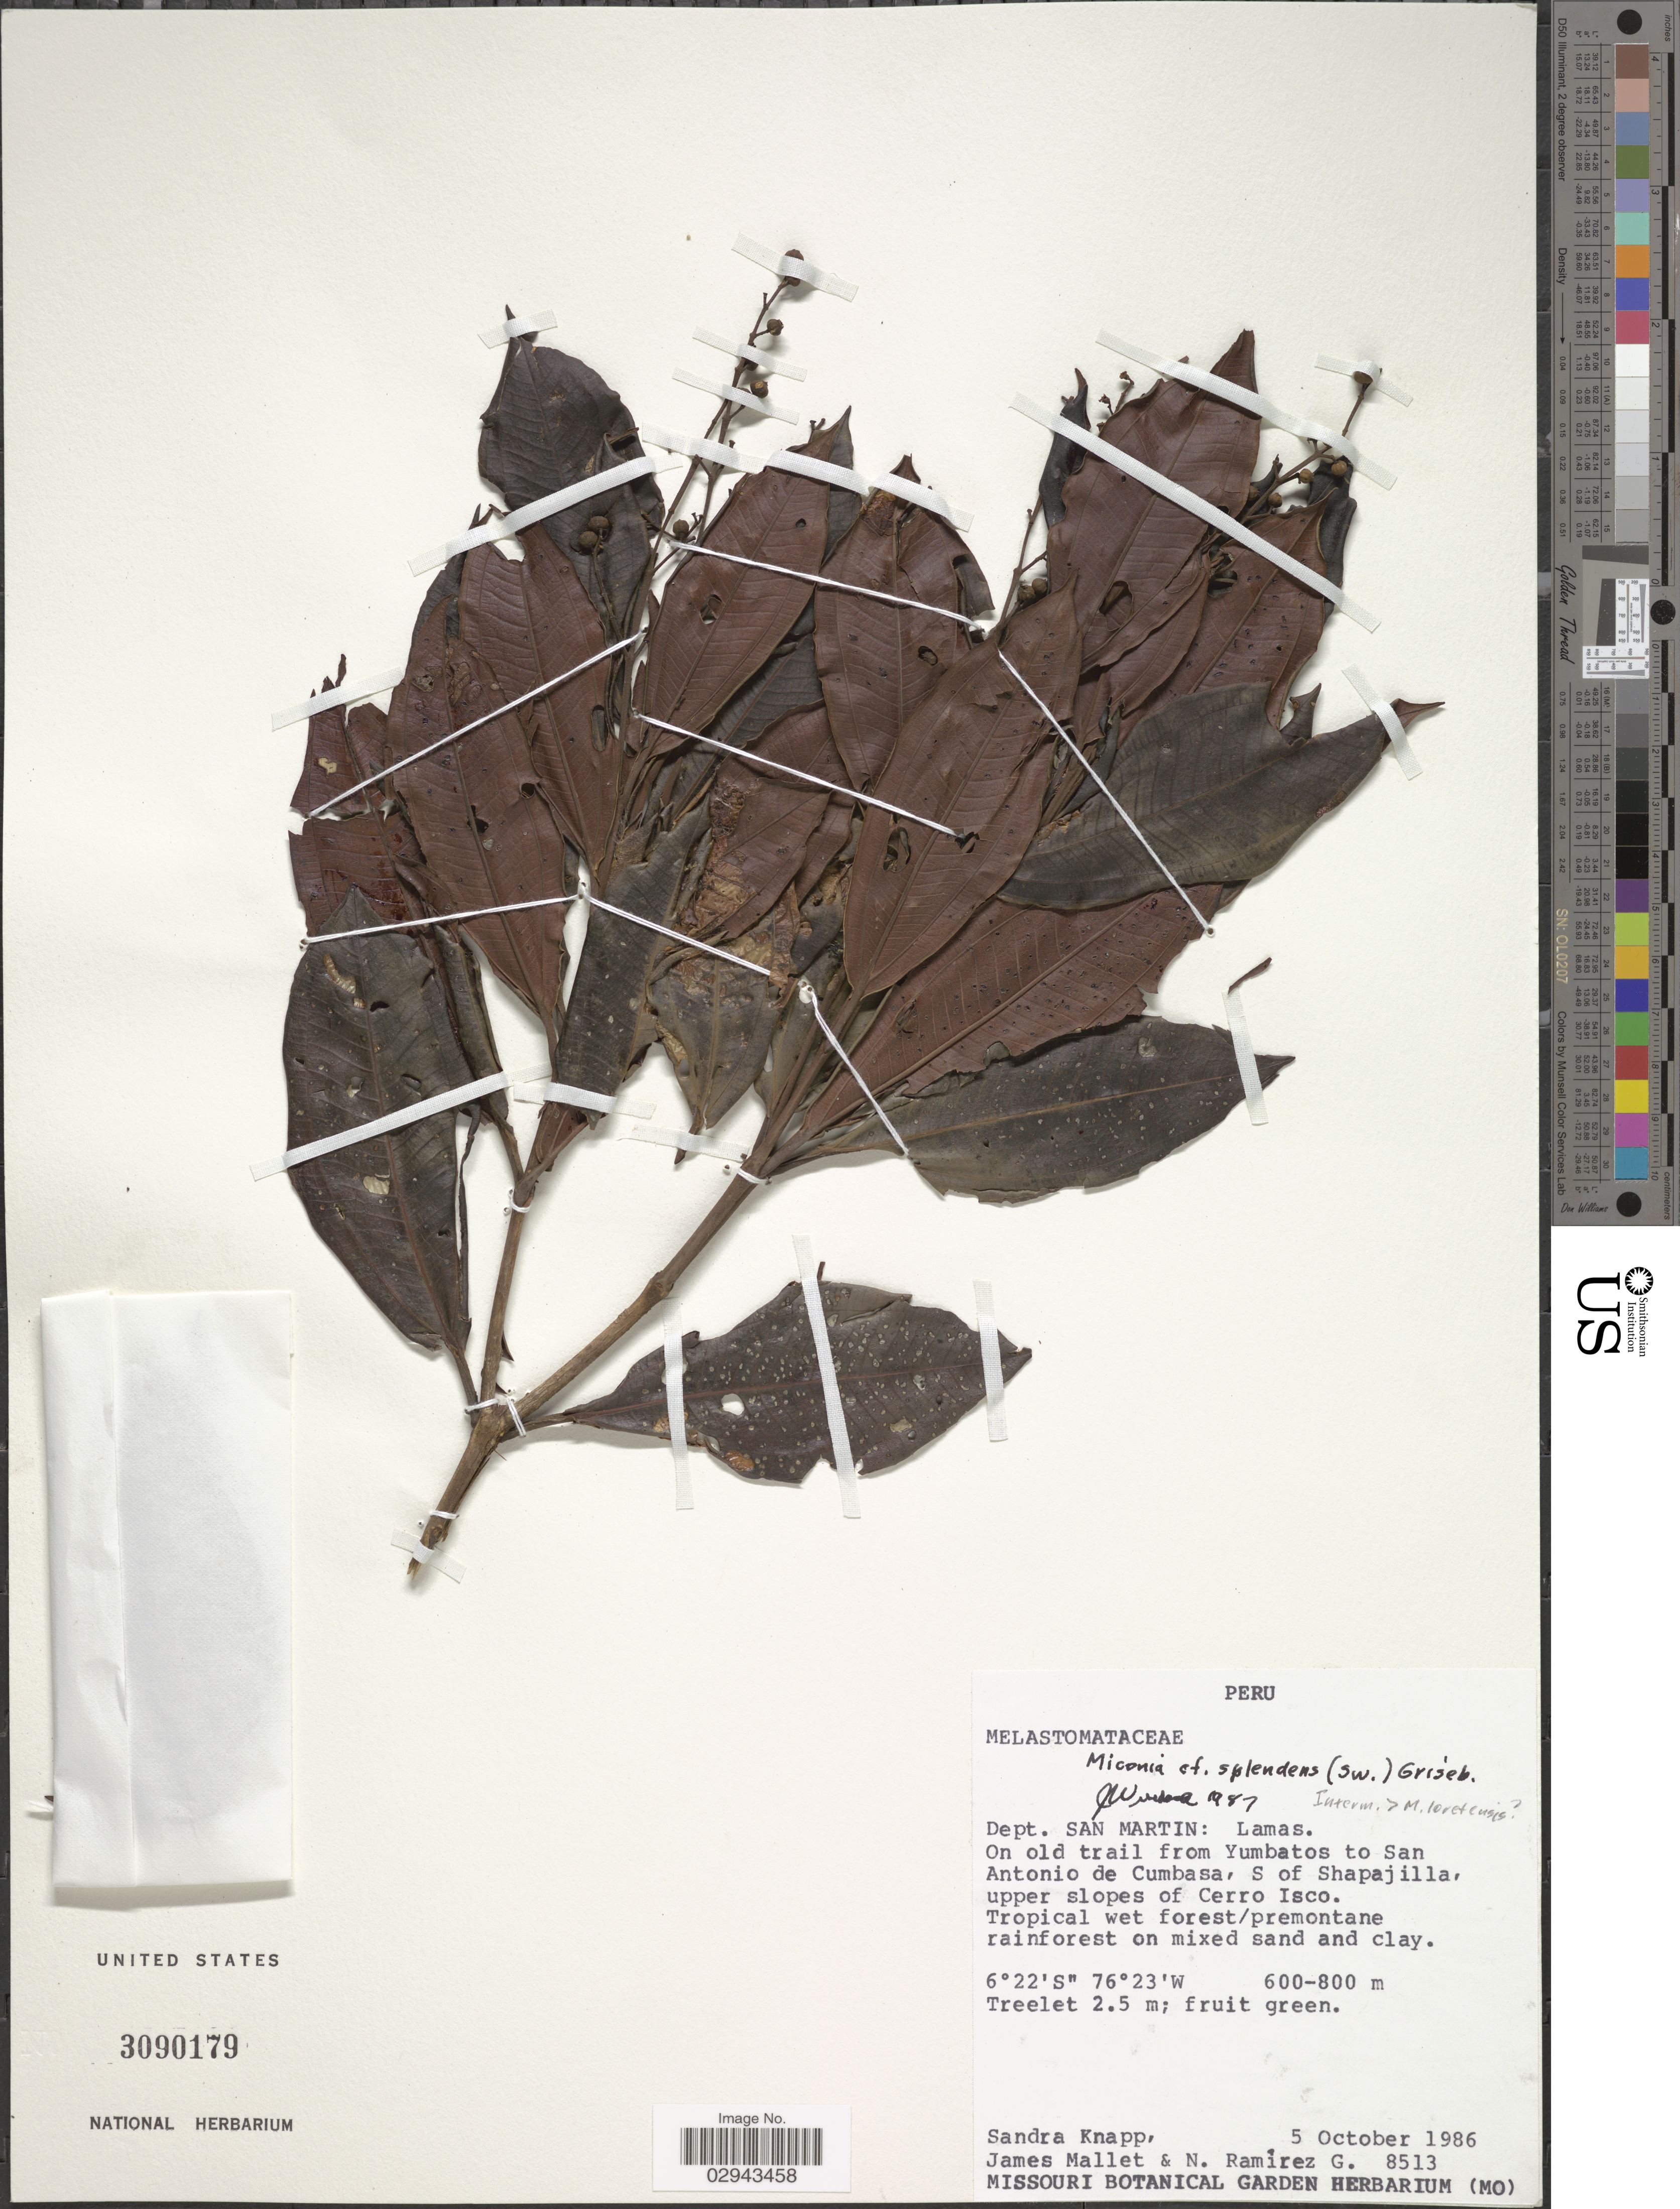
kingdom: Plantae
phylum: Tracheophyta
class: Magnoliopsida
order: Myrtales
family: Melastomataceae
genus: Miconia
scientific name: Miconia splendens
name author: (Sw.) Griseb.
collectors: S. Knapp, J. Mallet & N. Ramirez G.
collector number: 8513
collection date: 1986-10-05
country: Peru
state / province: San Martín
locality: Dept. San Martin: Lamas. On old trail from Yumbatos to San Antonio de Cumbasa, S of Shapajilla, upper slopes of Cerro Isco.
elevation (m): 600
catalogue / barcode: US 3090179